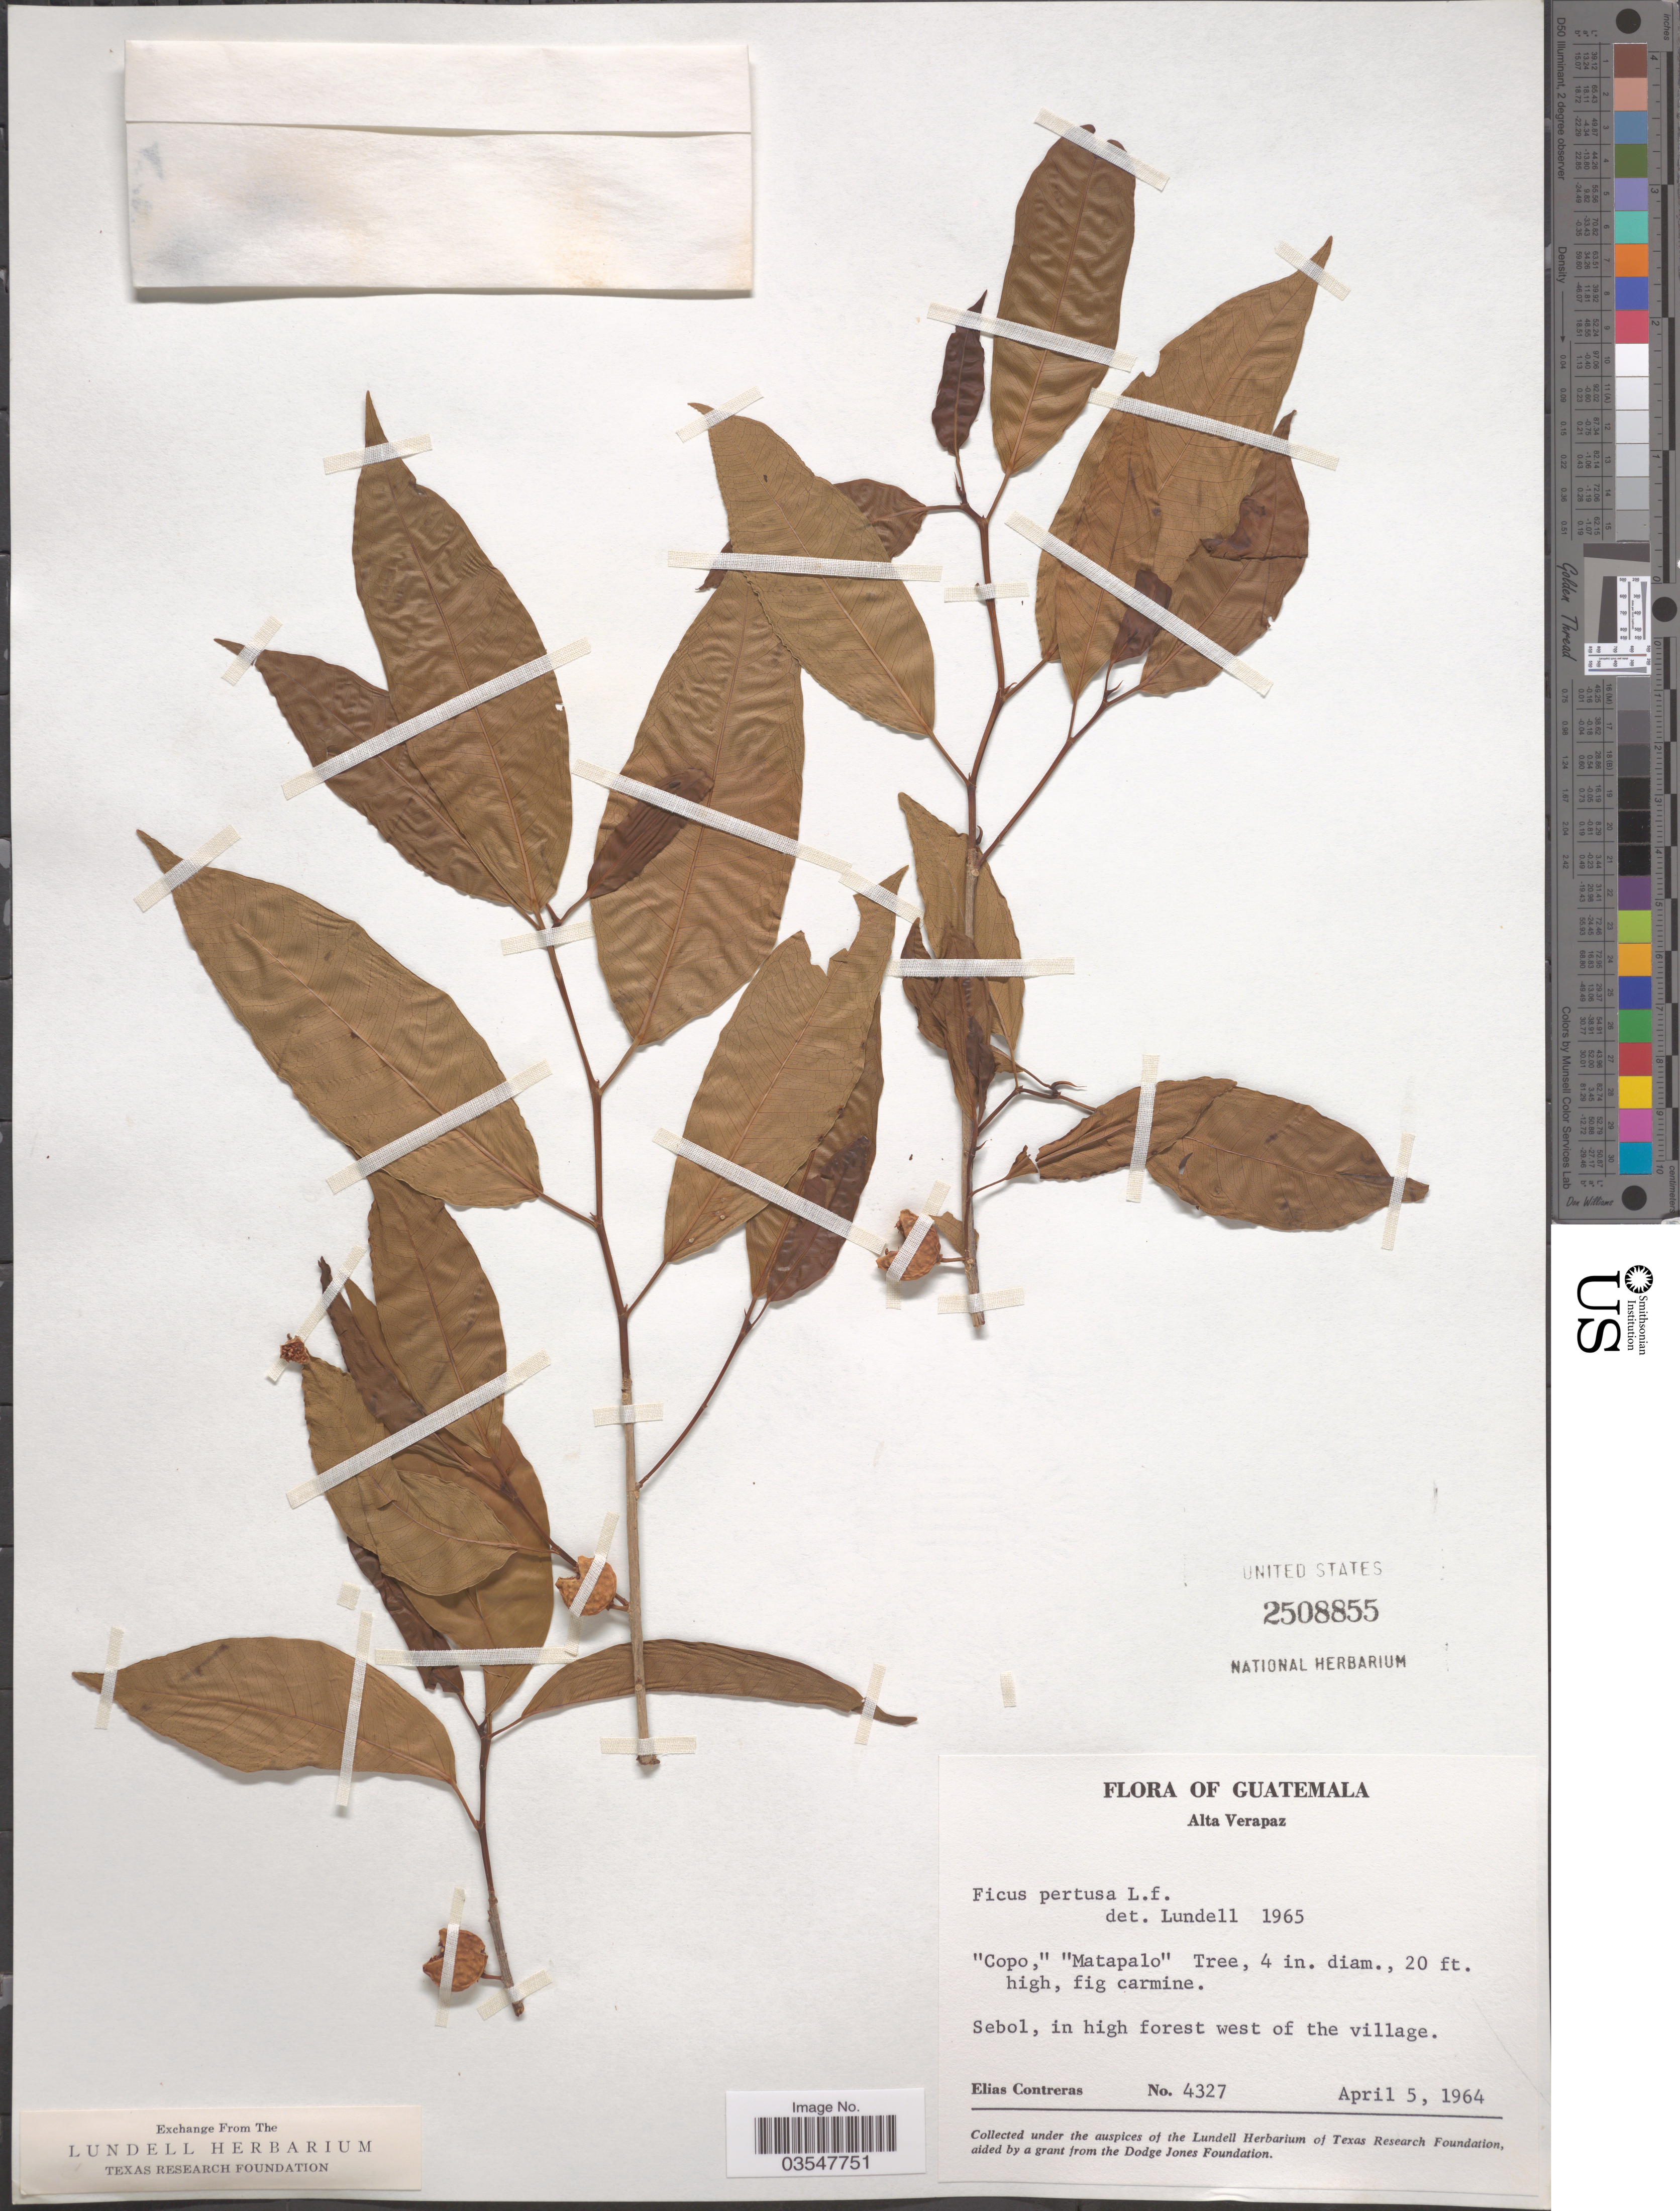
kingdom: Plantae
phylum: Tracheophyta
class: Magnoliopsida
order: Rosales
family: Moraceae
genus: Ficus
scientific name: Ficus pertusa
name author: L. f.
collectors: E. Contreras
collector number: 4327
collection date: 1964-04-05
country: Guatemala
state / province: Alta Verapaz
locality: Sebol, in high forest west of the village.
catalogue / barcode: US 2508855